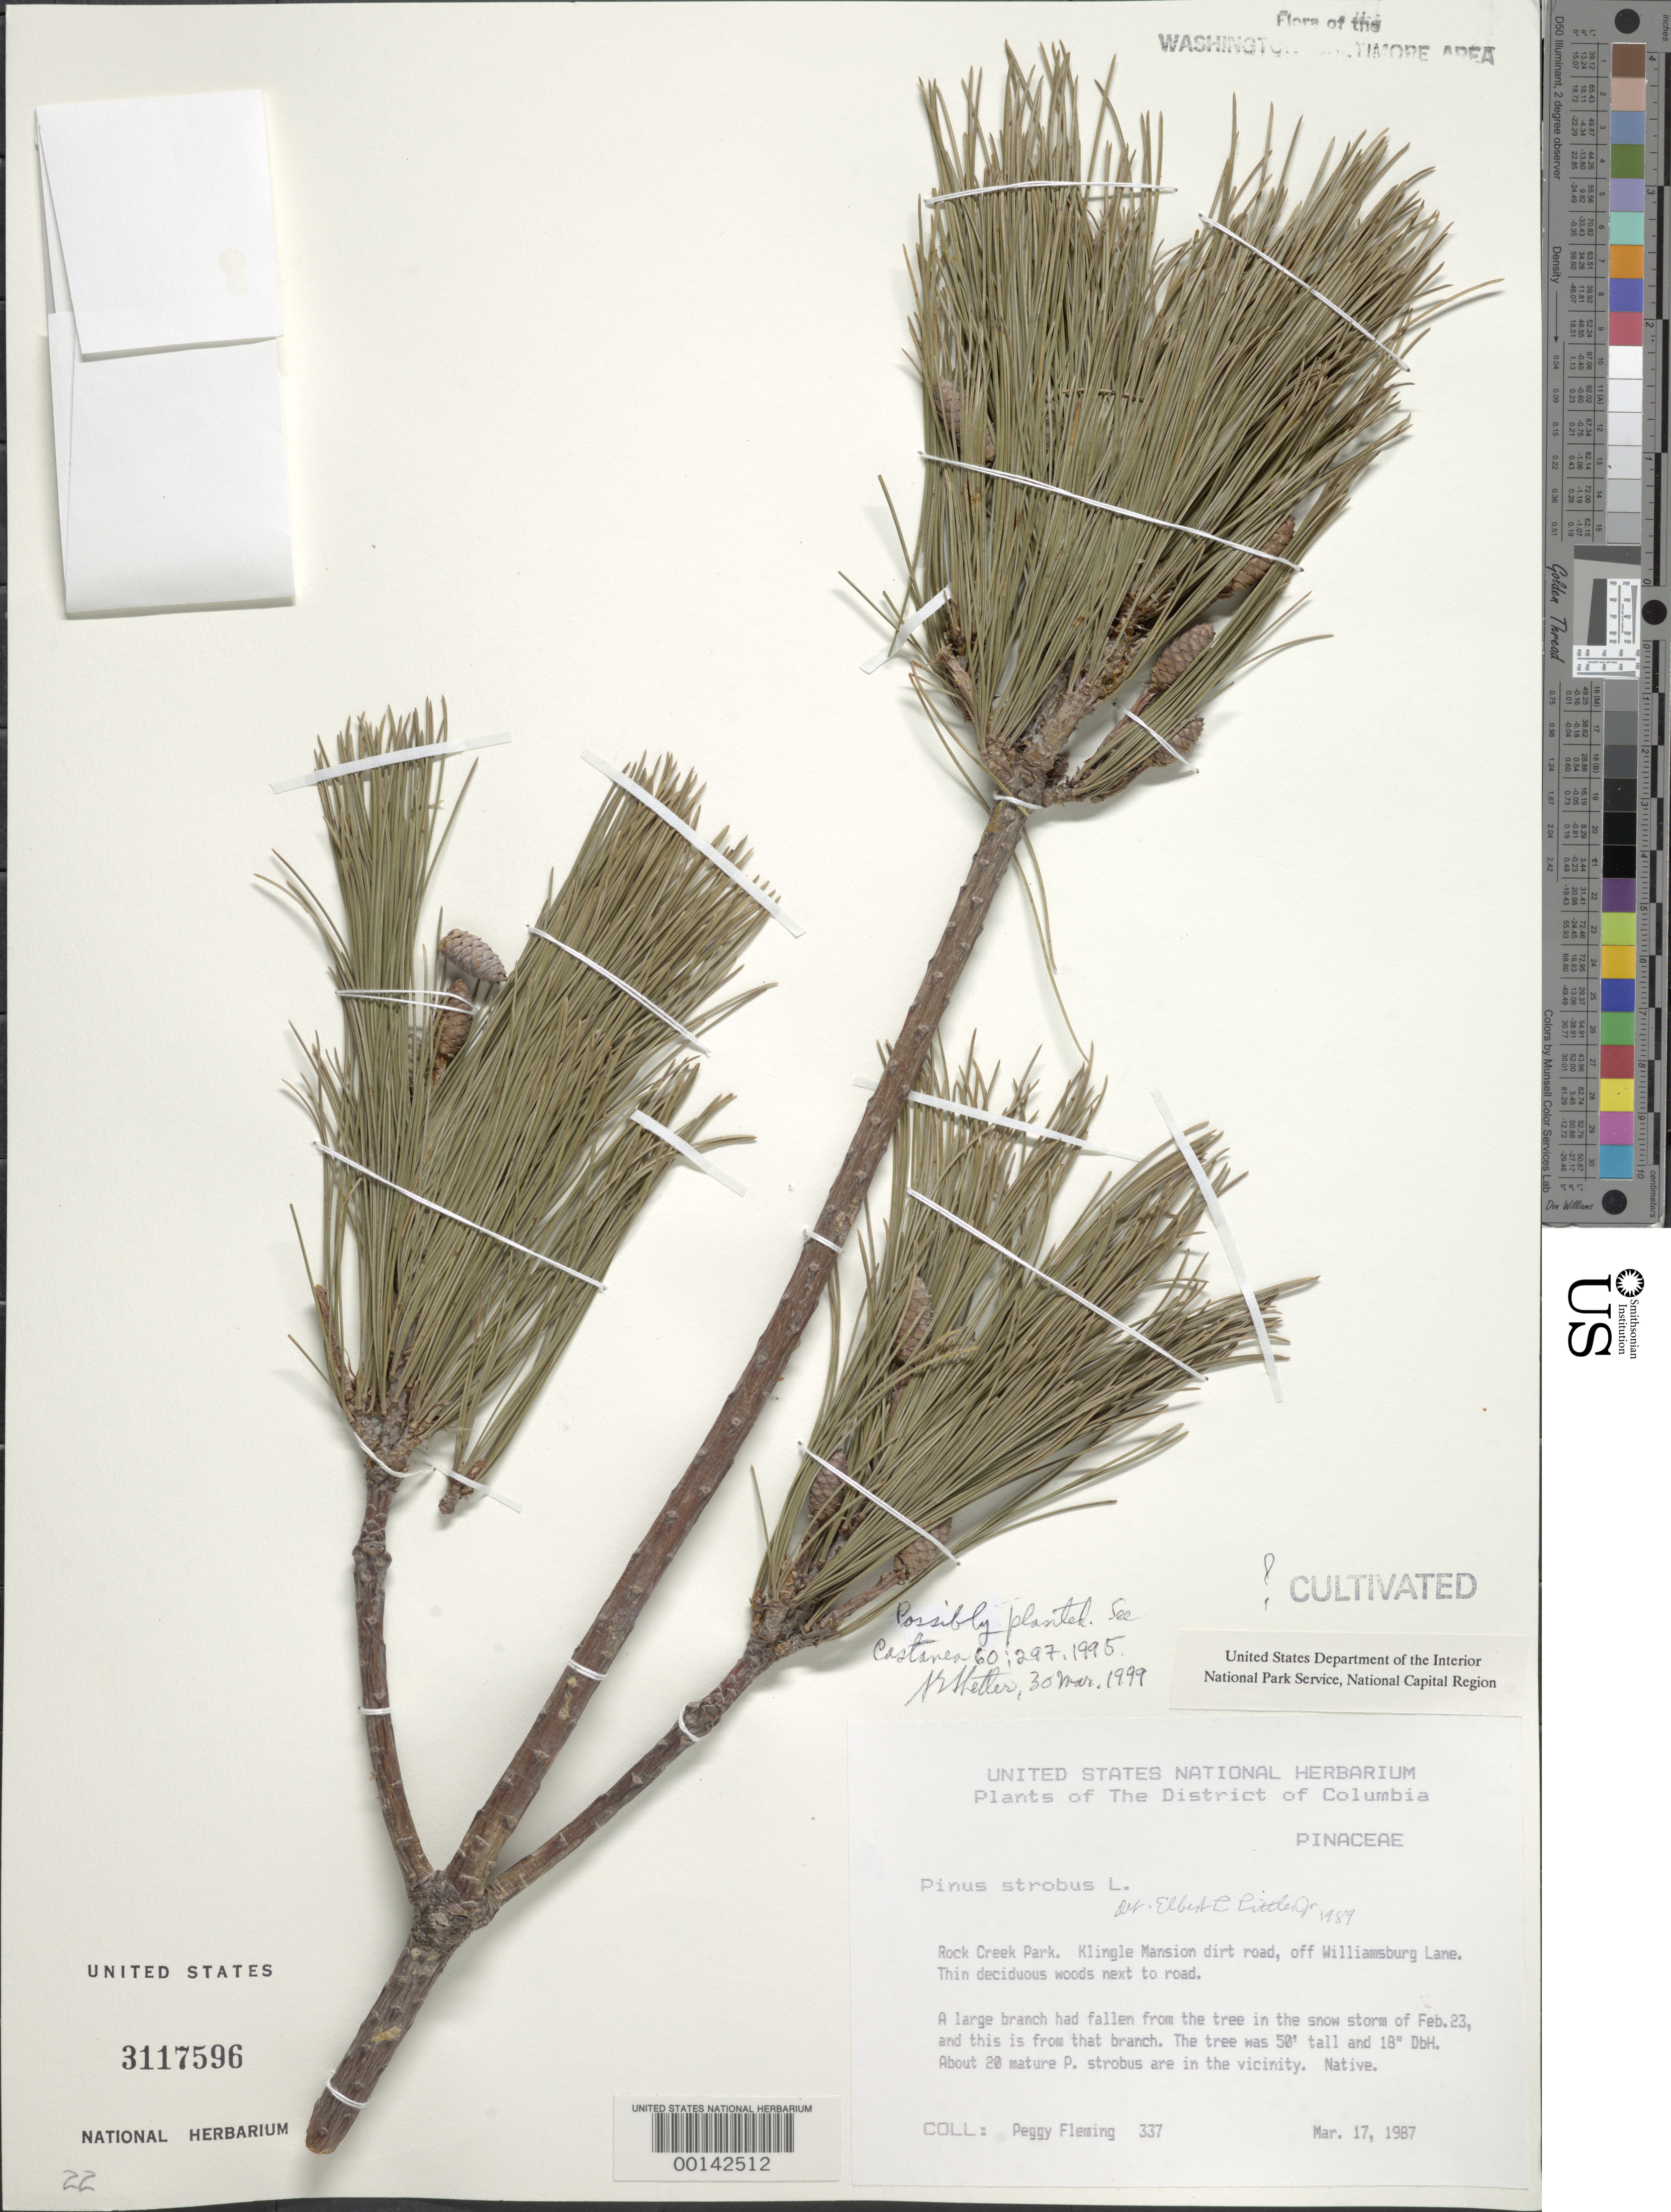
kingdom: Plantae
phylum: Tracheophyta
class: Pinopsida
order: Pinales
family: Pinaceae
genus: Pinus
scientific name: Pinus strobus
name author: L.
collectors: P. Fleming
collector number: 337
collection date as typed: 17 Mar 1987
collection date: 1987-03-17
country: United States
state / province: District of Columbia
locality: Rock Creek Park. Klingle Mansion Dirt road, off Williamsburg Lane. Rock Creek Park and Vicinity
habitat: Thin deciduous woods next to road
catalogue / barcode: US 3117596